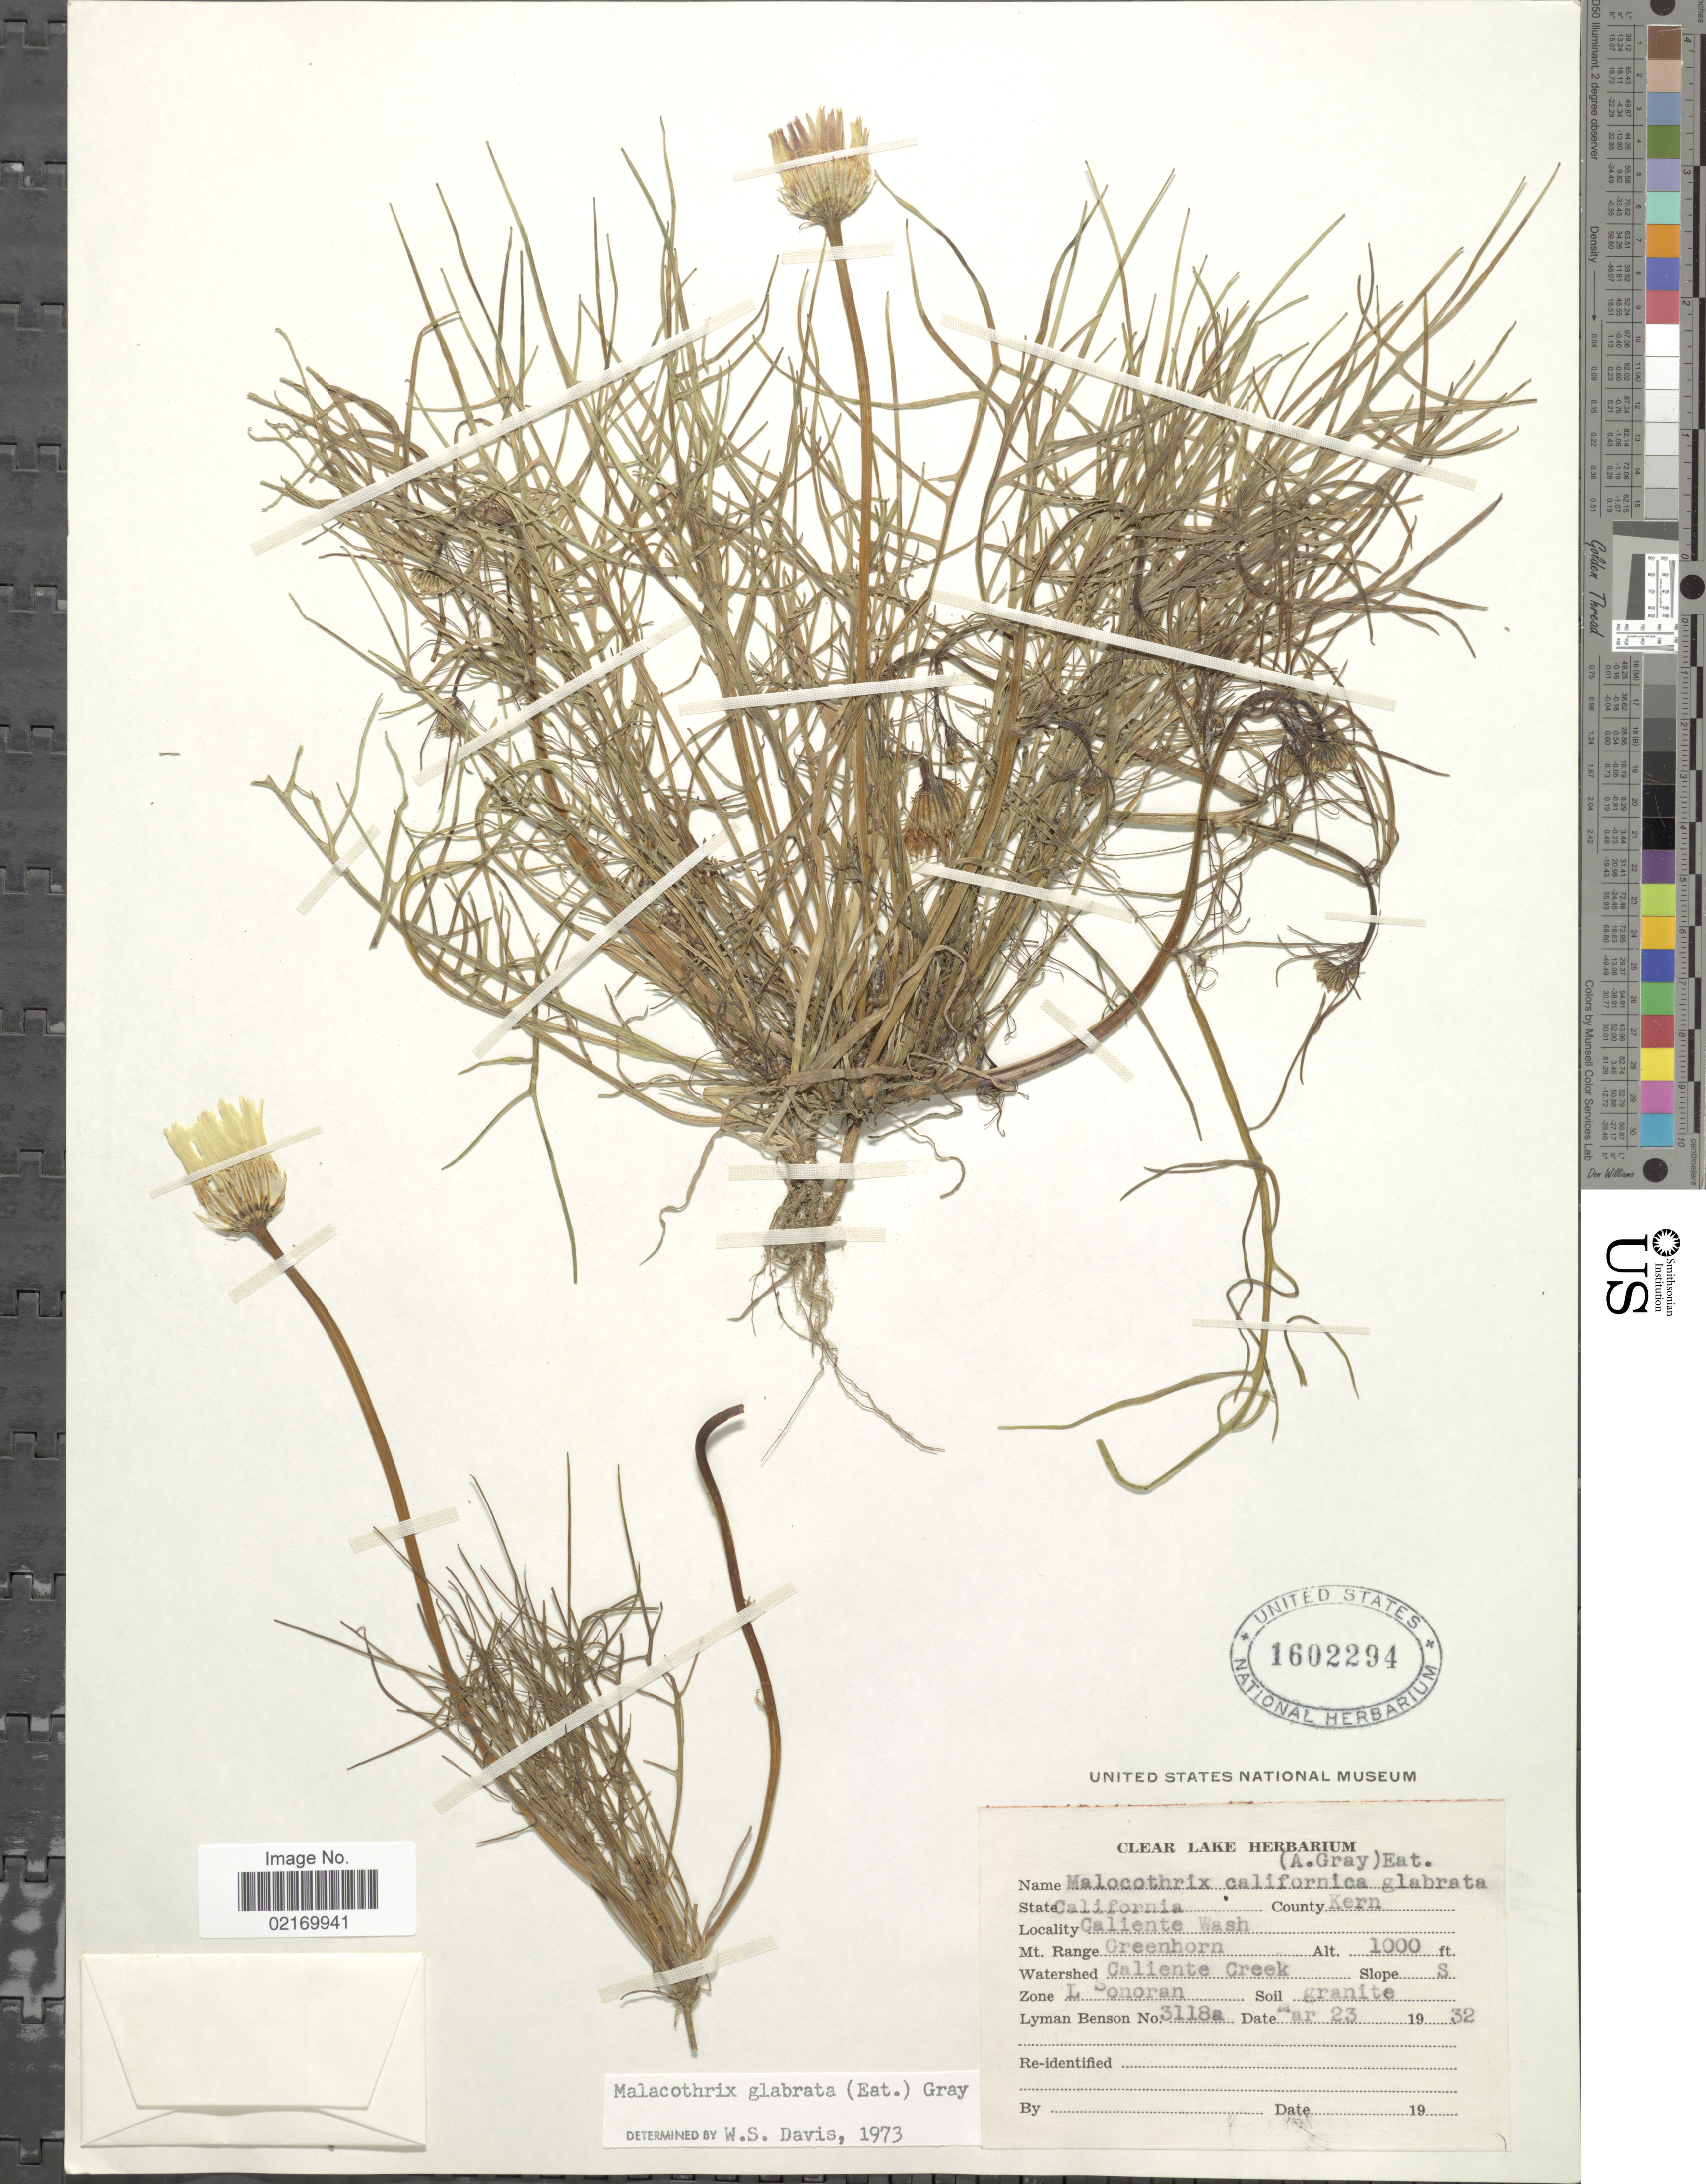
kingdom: Plantae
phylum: Tracheophyta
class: Magnoliopsida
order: Asterales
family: Asteraceae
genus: Malacothrix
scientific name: Malacothrix glabrata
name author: (A. Gray ex D.C. Eaton) A. Gray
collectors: L. D. Benson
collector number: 3118a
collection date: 1932-03-23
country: United States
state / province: California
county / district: Kern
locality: County Kern, Caliente Wash, Greenhorn, Caliente Creek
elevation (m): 305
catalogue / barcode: US 1602294